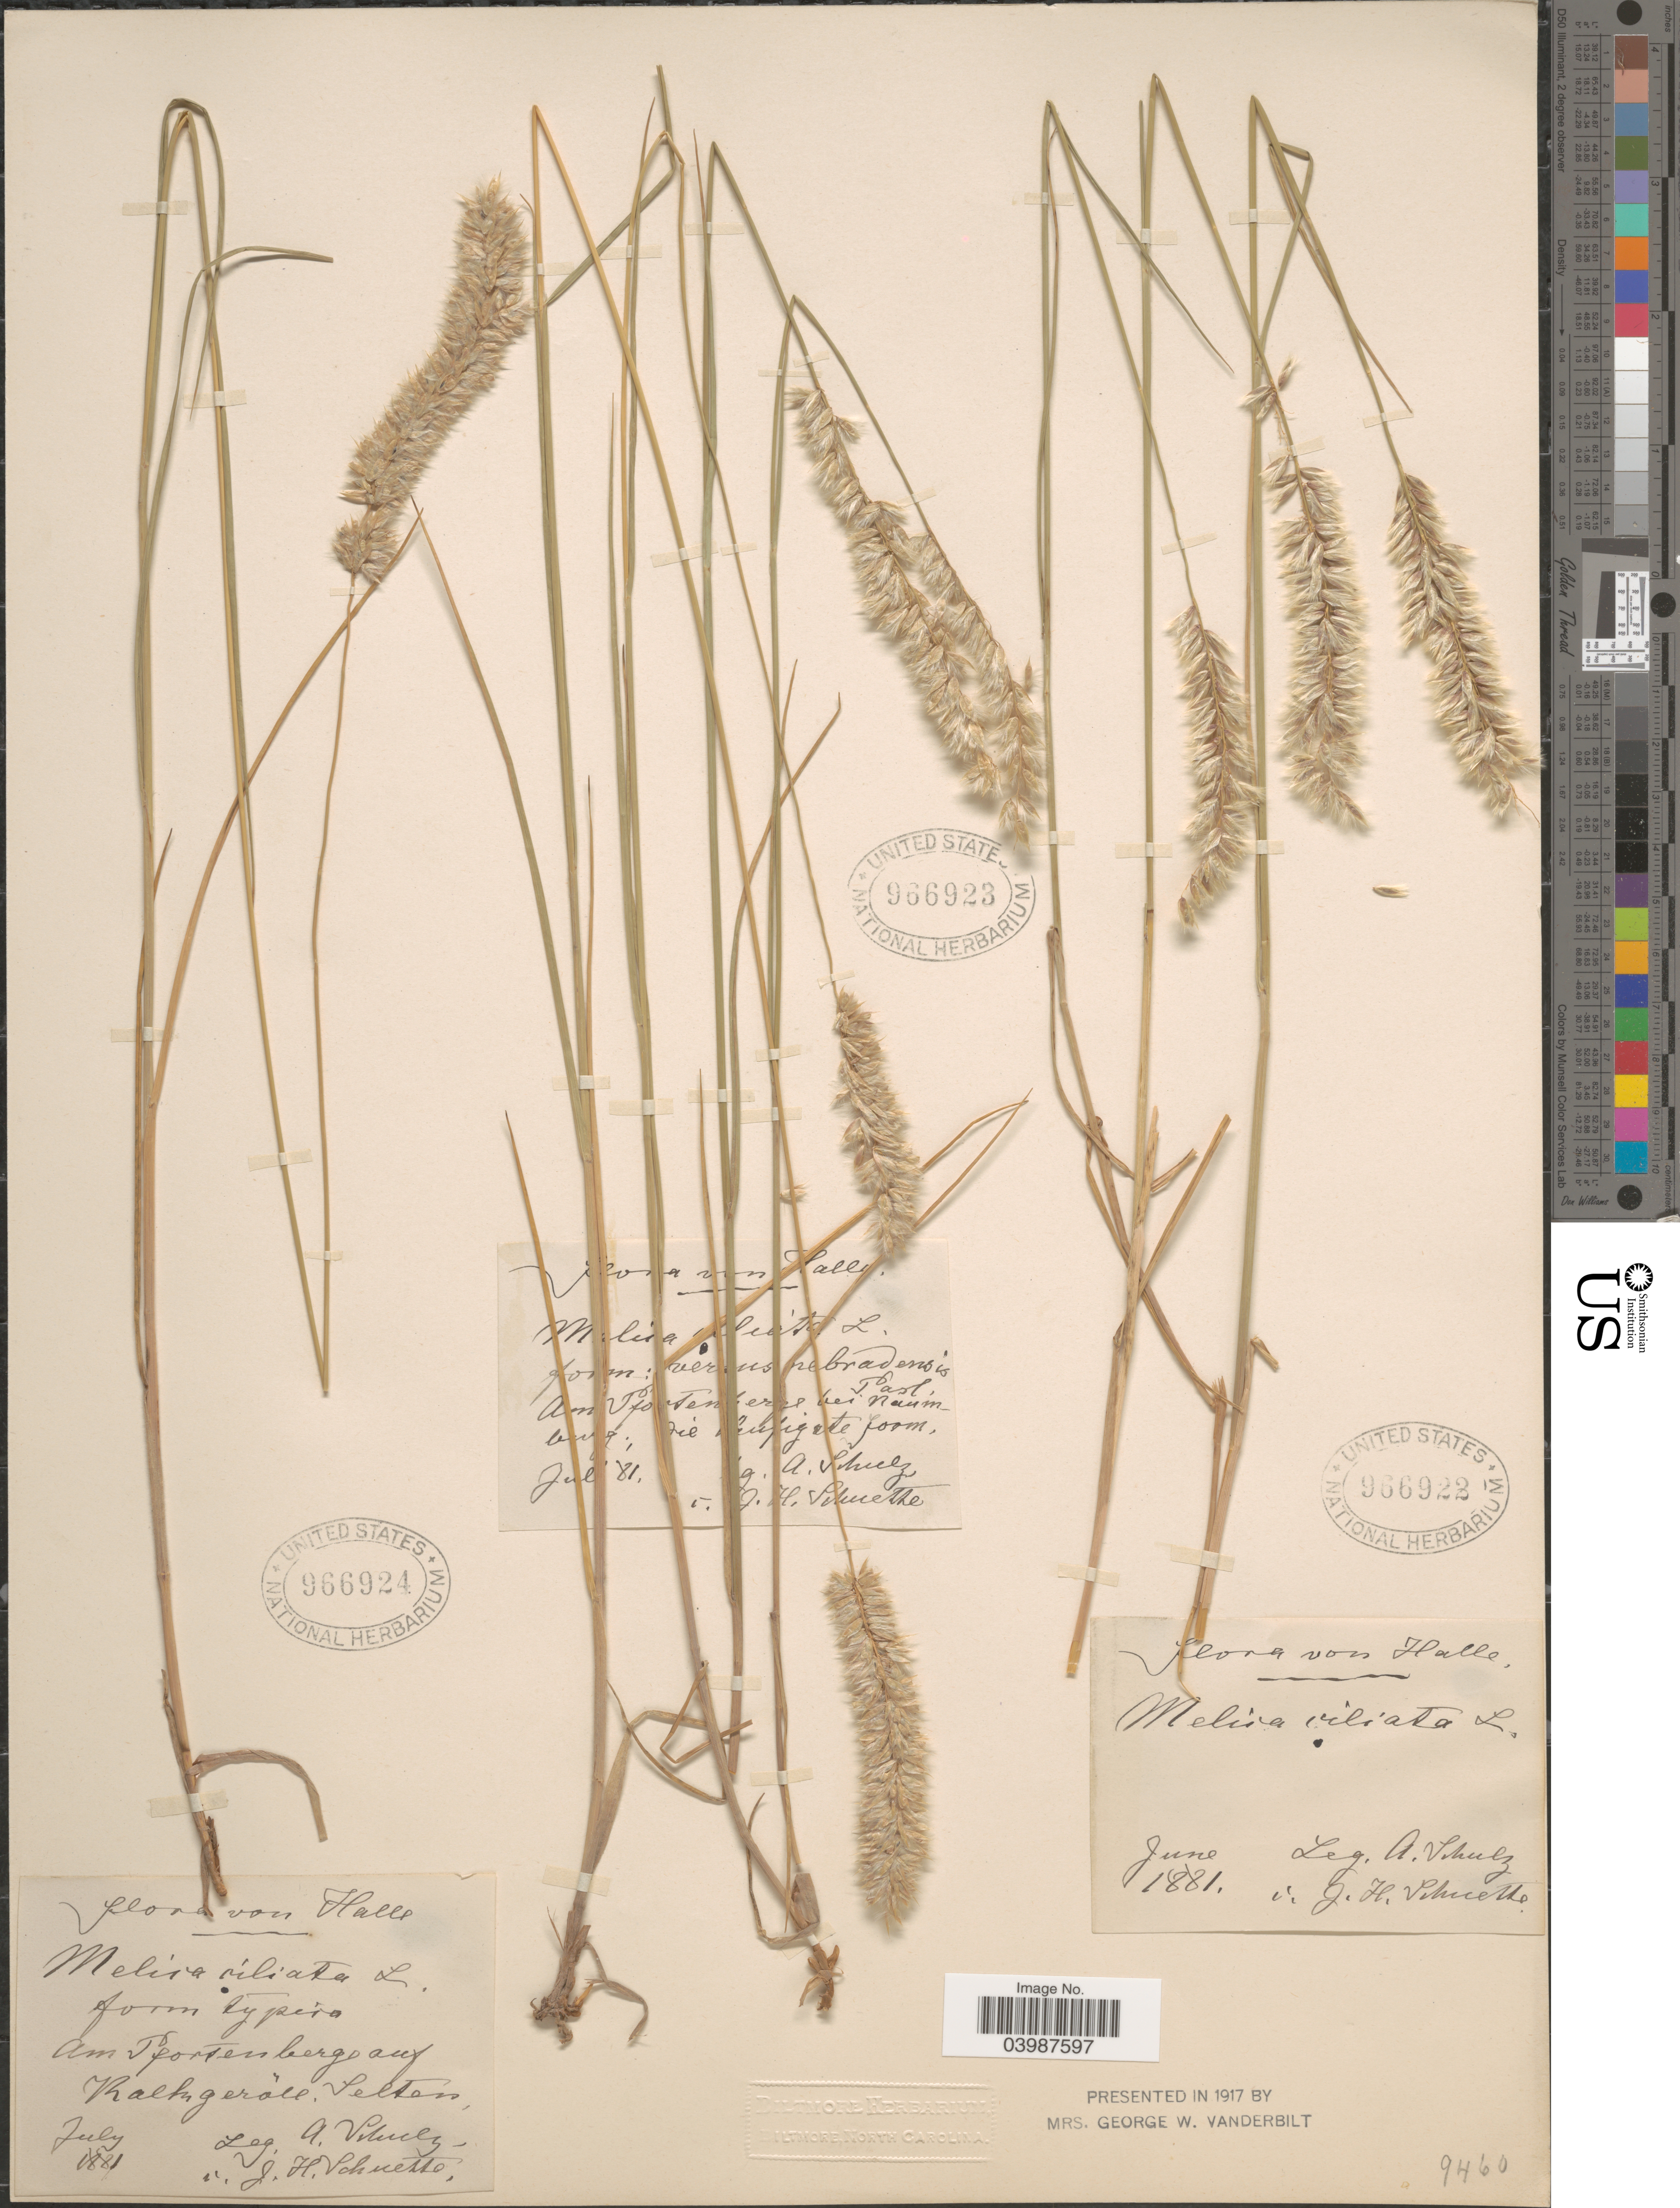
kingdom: Plantae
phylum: Tracheophyta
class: Liliopsida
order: Poales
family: Poaceae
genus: Melica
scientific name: Melica ciliata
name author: L.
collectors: A. Schulz & J. H. Schuette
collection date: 1881-06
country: Germany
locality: Halle.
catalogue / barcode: US 966922